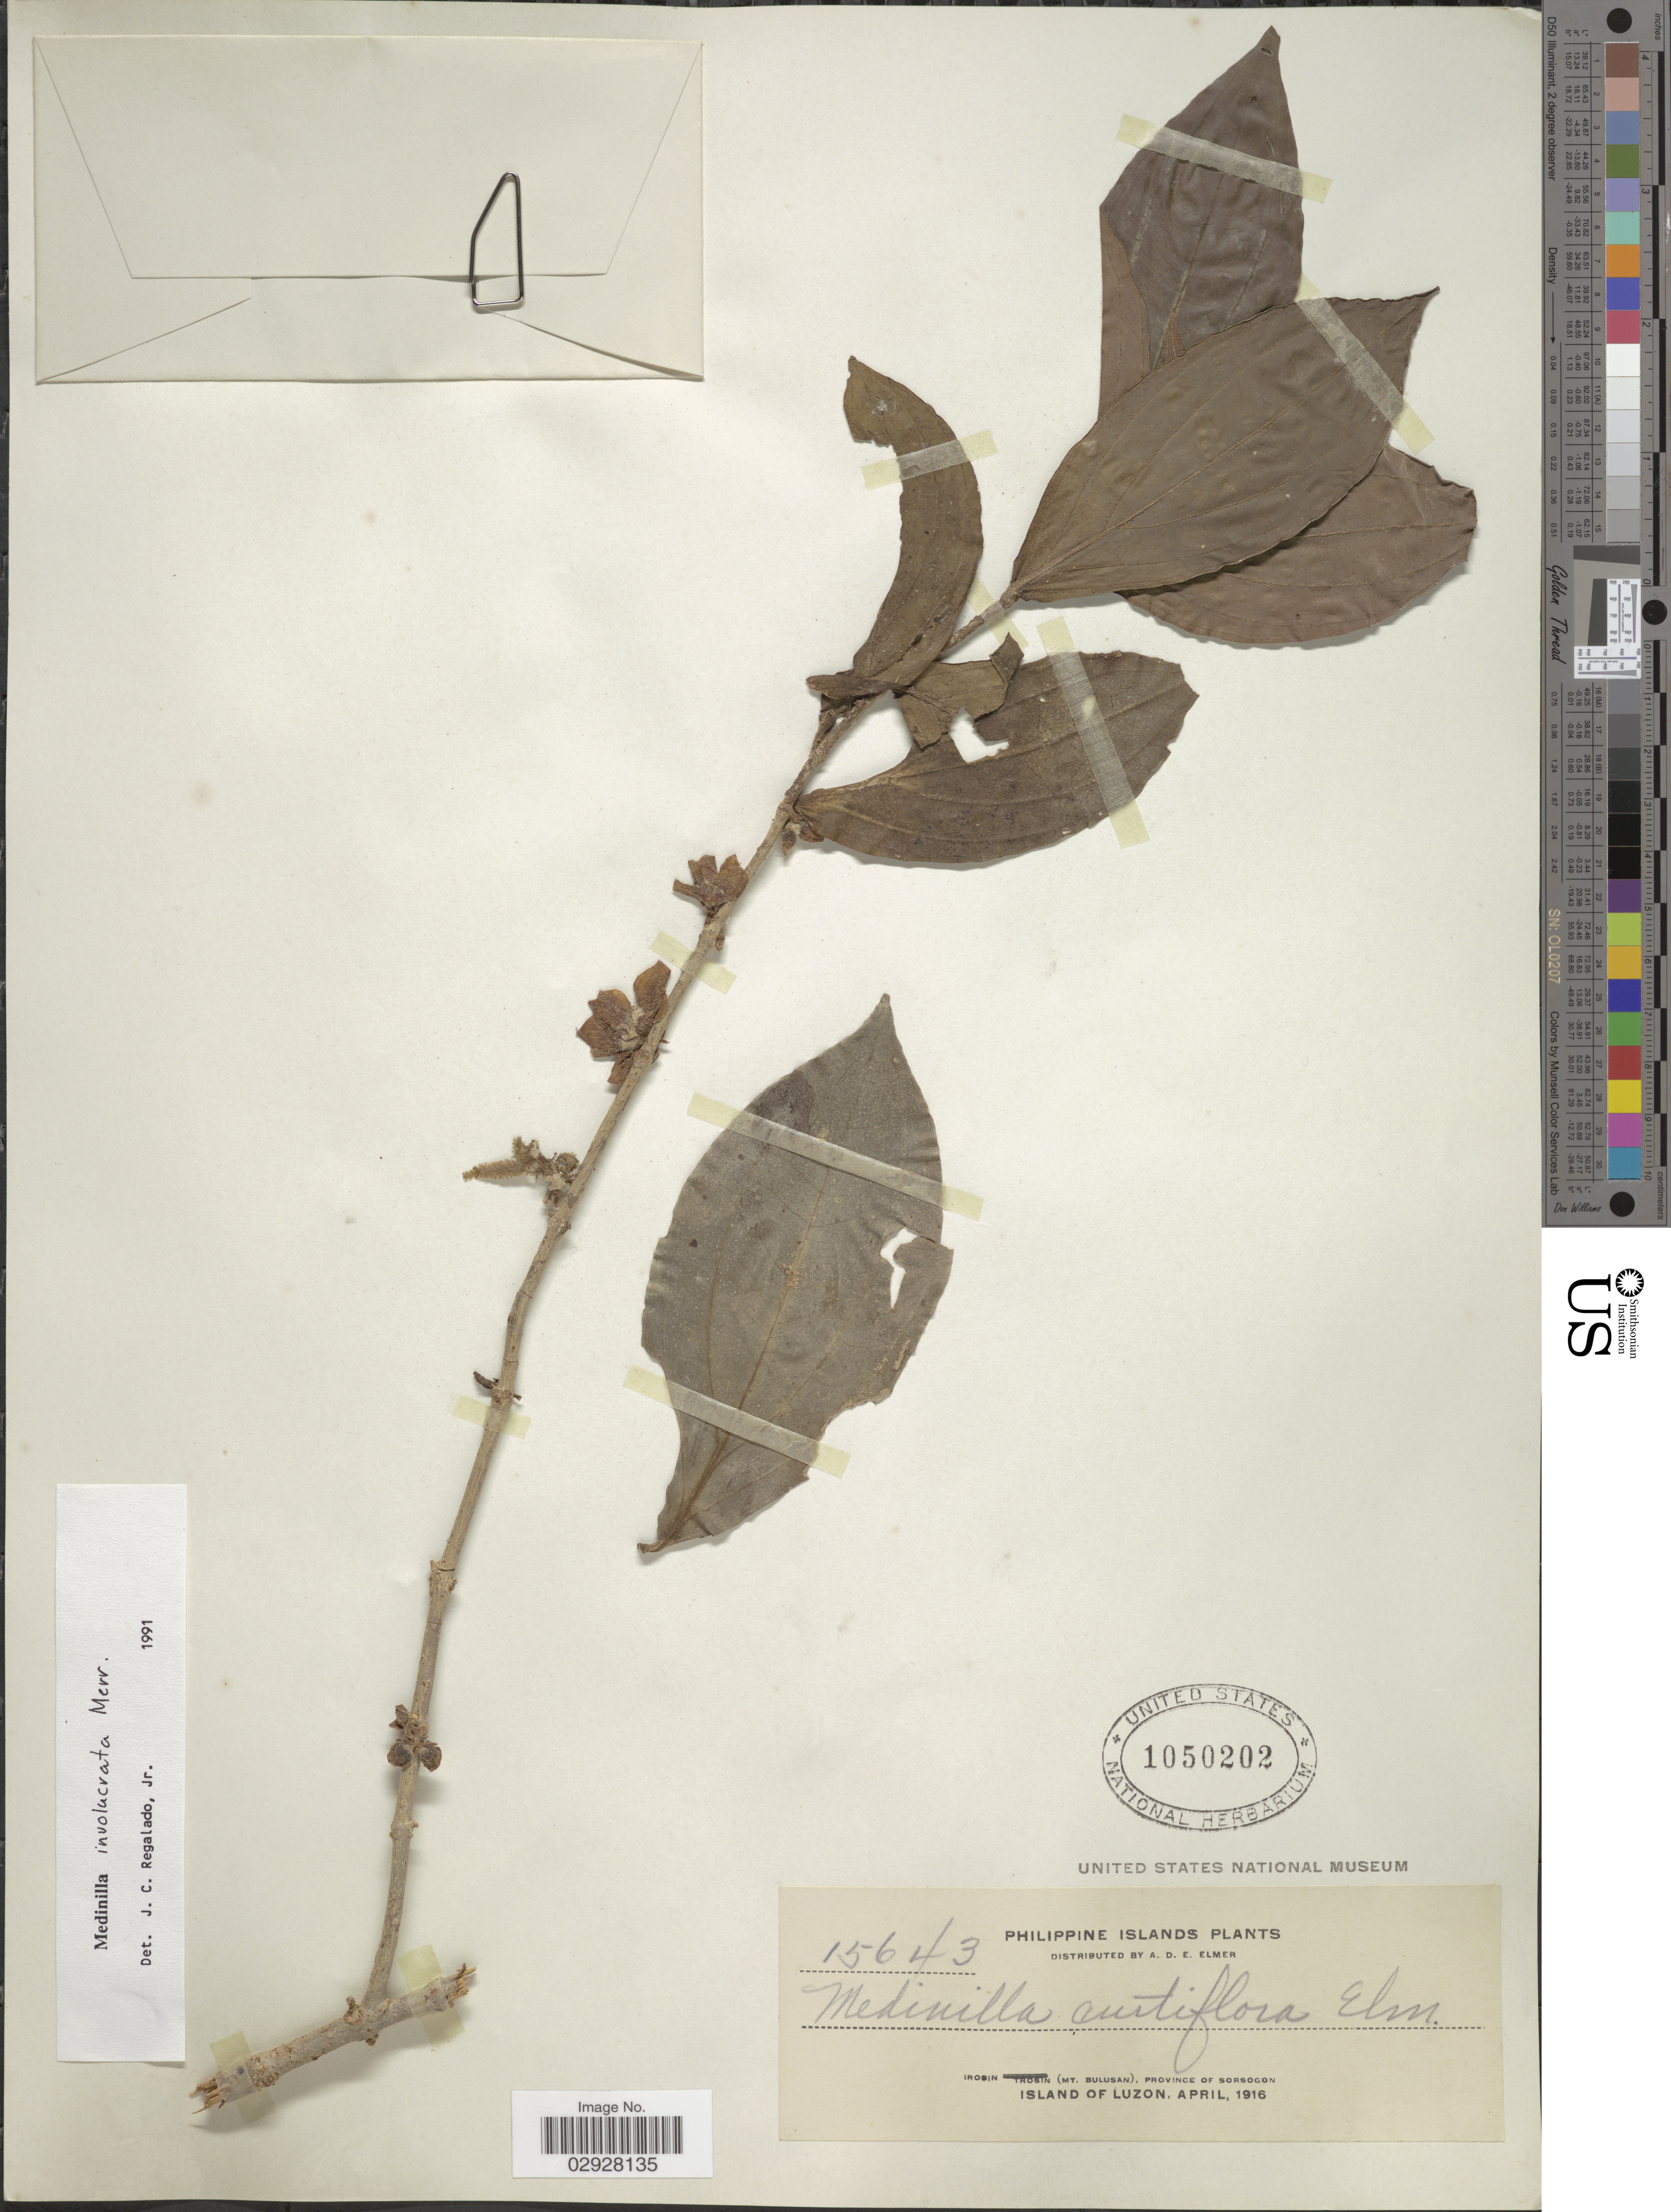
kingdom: Plantae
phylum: Tracheophyta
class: Magnoliopsida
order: Myrtales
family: Melastomataceae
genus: Medinilla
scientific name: Medinilla involucrata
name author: Merr.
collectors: A. D. E. Elmer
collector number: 15643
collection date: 1916-04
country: Philippines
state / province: Bicol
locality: Irosin (Mt. Bulusan), Province of Sorsogon, Island of Luzon.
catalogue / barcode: US 1050202